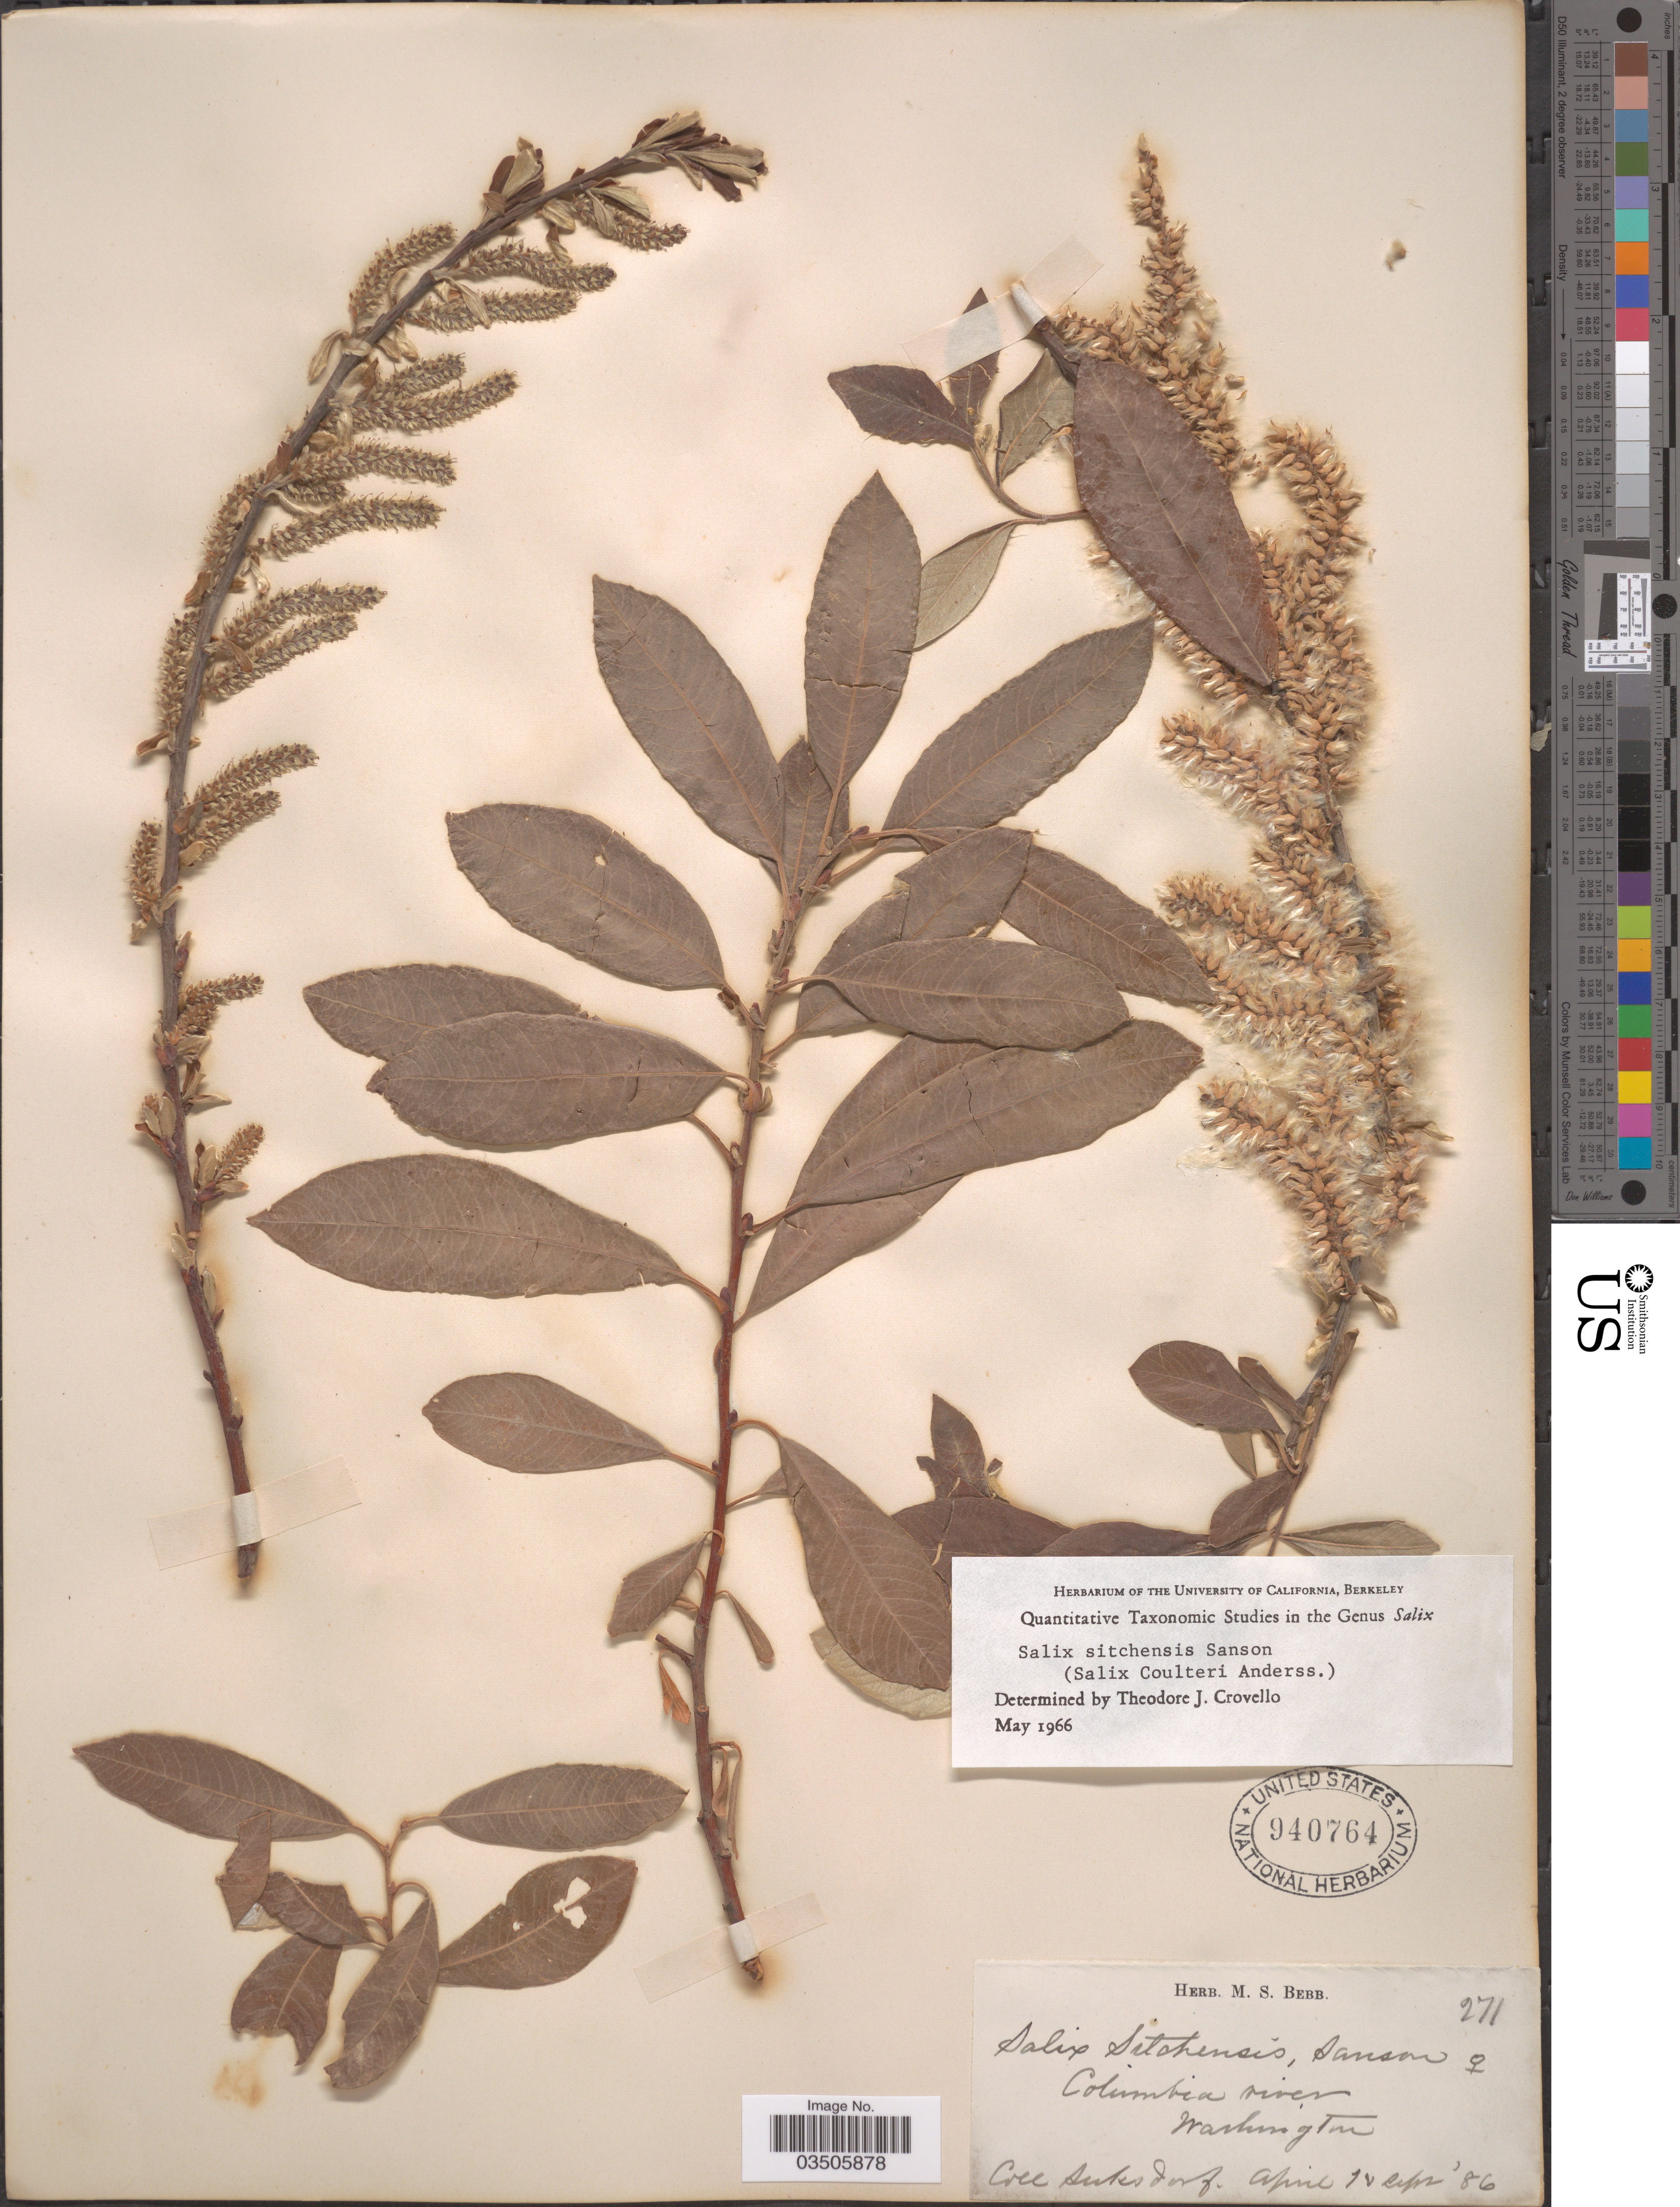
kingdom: Plantae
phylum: Tracheophyta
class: Magnoliopsida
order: Malpighiales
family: Salicaceae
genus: Salix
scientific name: Salix sitchensis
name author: Sanson ex Bong.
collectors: -- Suksdorf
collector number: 271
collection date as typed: Transcribed d/m/y: 1/4/86 to /9/86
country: United States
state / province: Washington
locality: Columbia river.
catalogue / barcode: US 940764